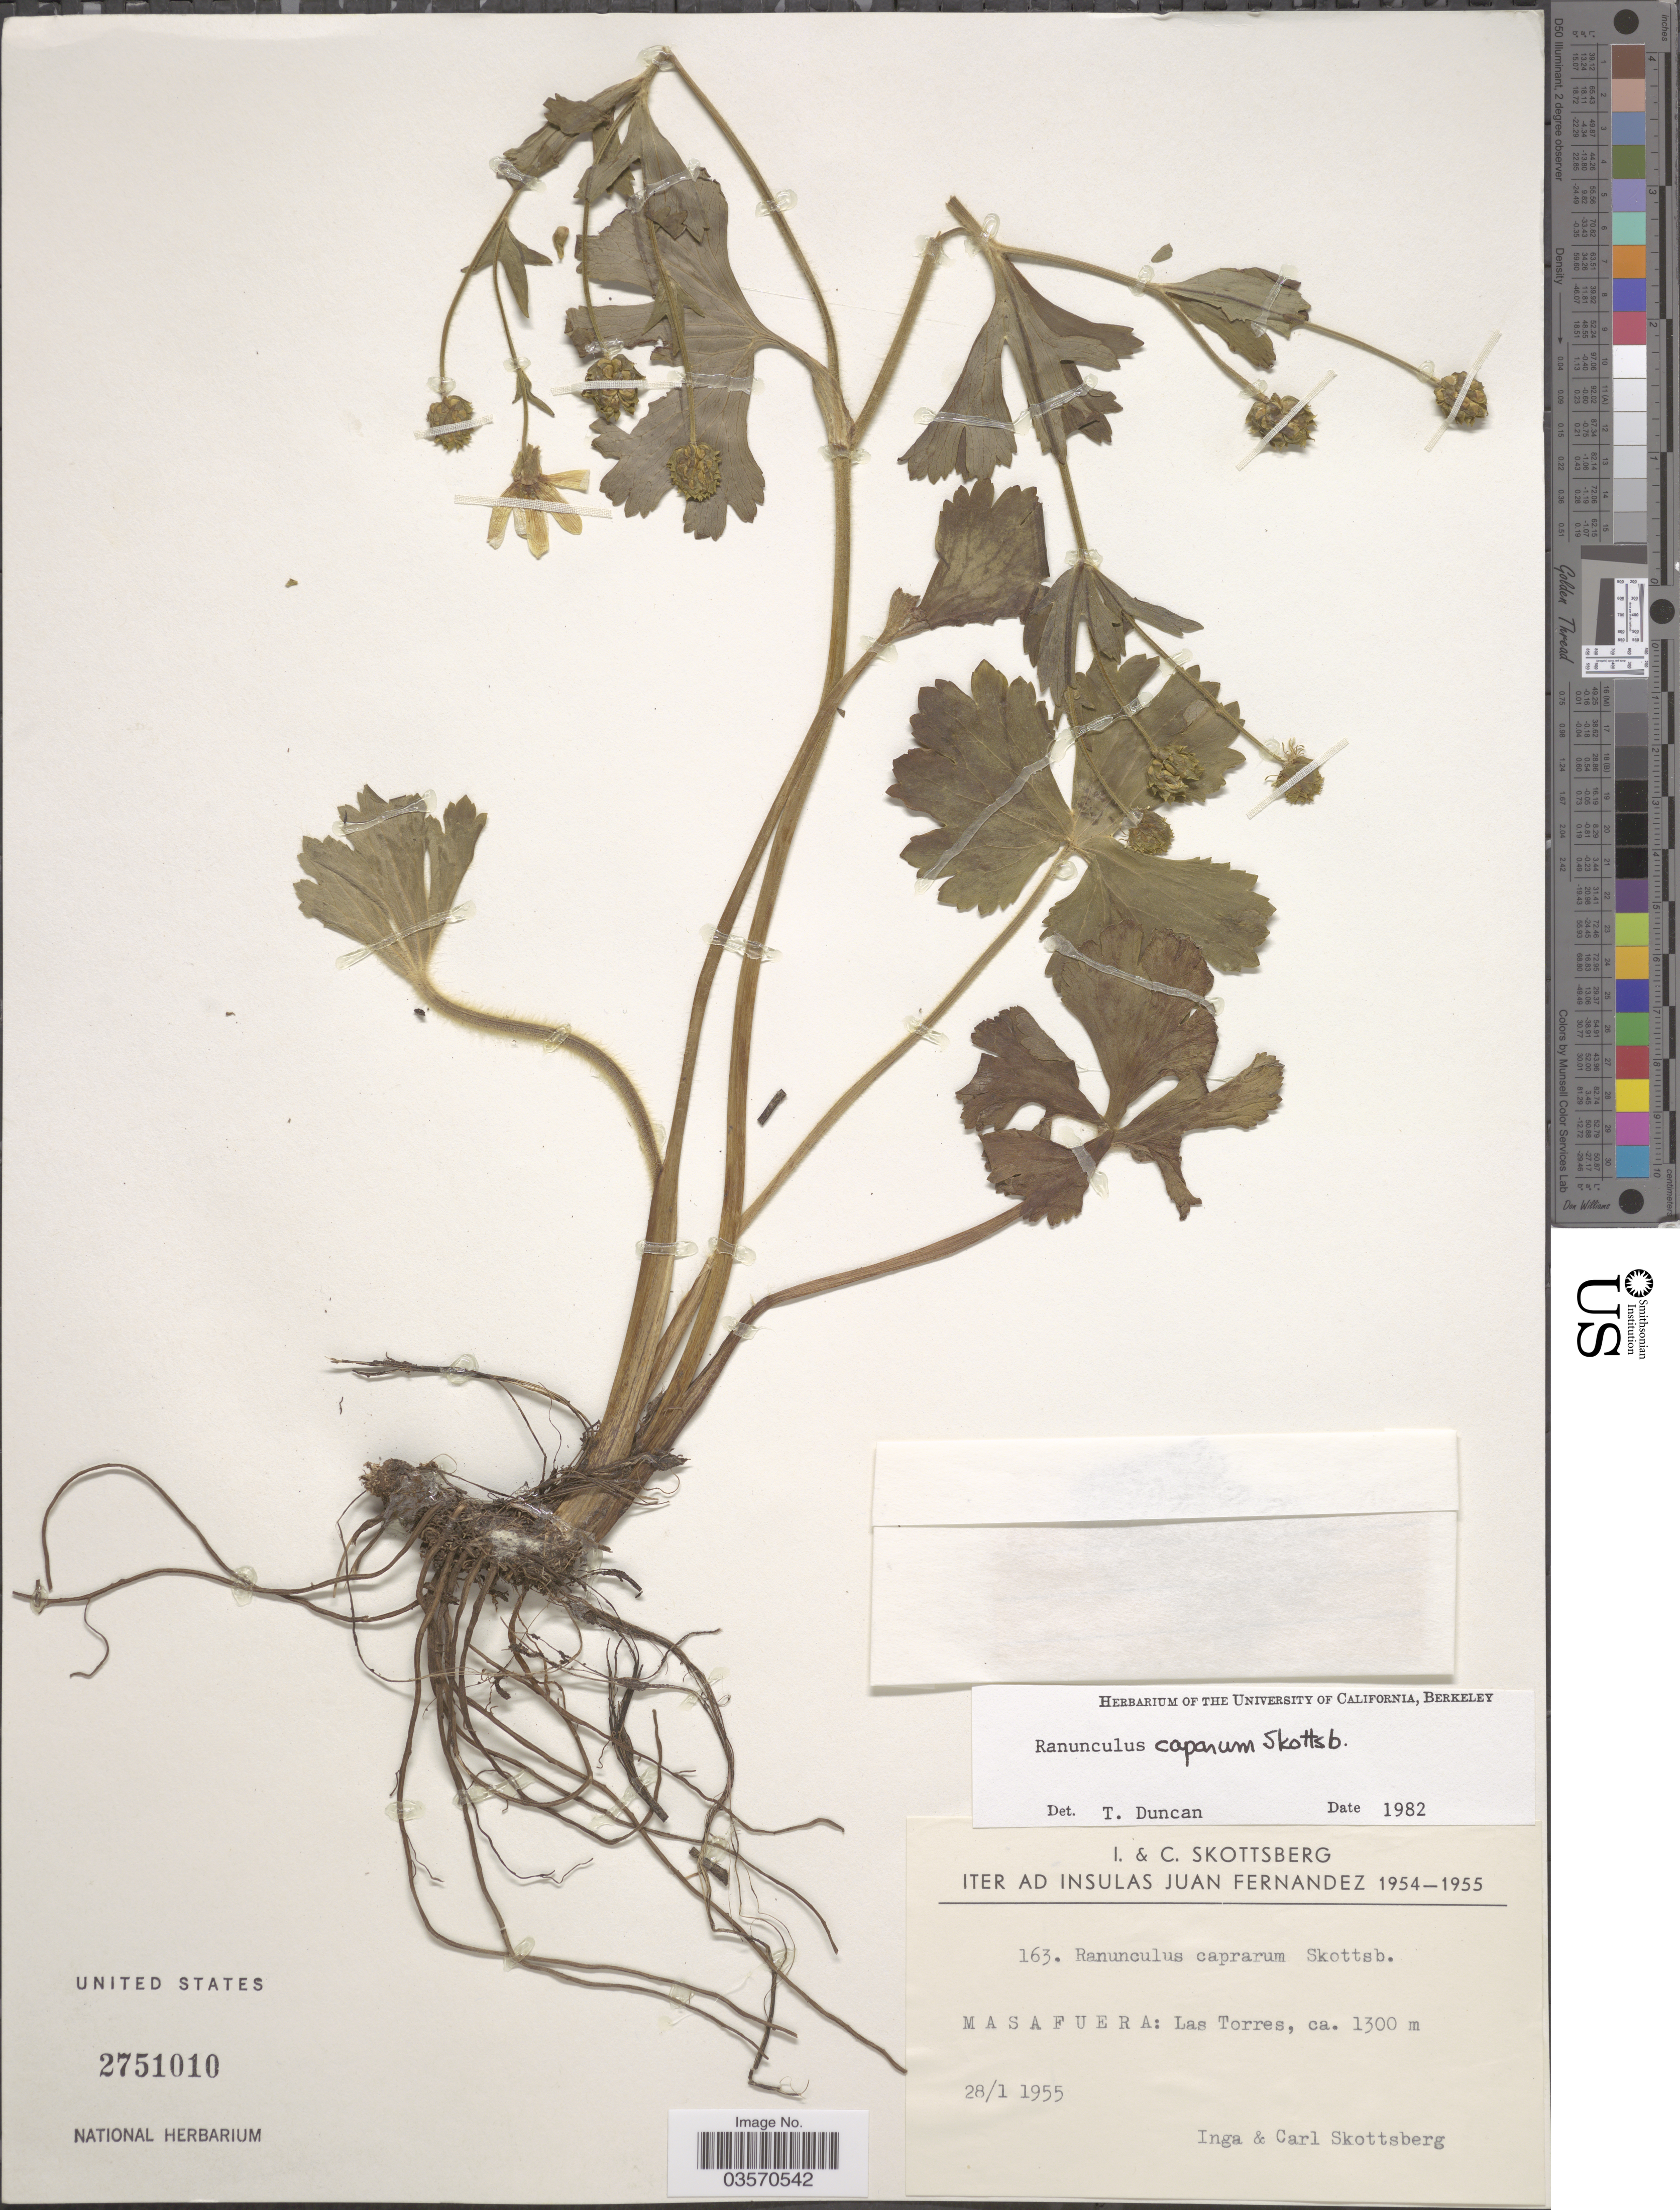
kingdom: Plantae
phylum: Tracheophyta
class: Magnoliopsida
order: Ranunculales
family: Ranunculaceae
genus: Ranunculus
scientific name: Ranunculus caprarum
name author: Skottsb.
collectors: I. Skottsberg & C. Skottsberg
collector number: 163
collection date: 1955-01-28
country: Chile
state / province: Valparaíso (V)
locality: Iter ad insulas Juan Fernandez. Masafuera: Las Torres.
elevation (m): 1300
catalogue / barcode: US 2751010